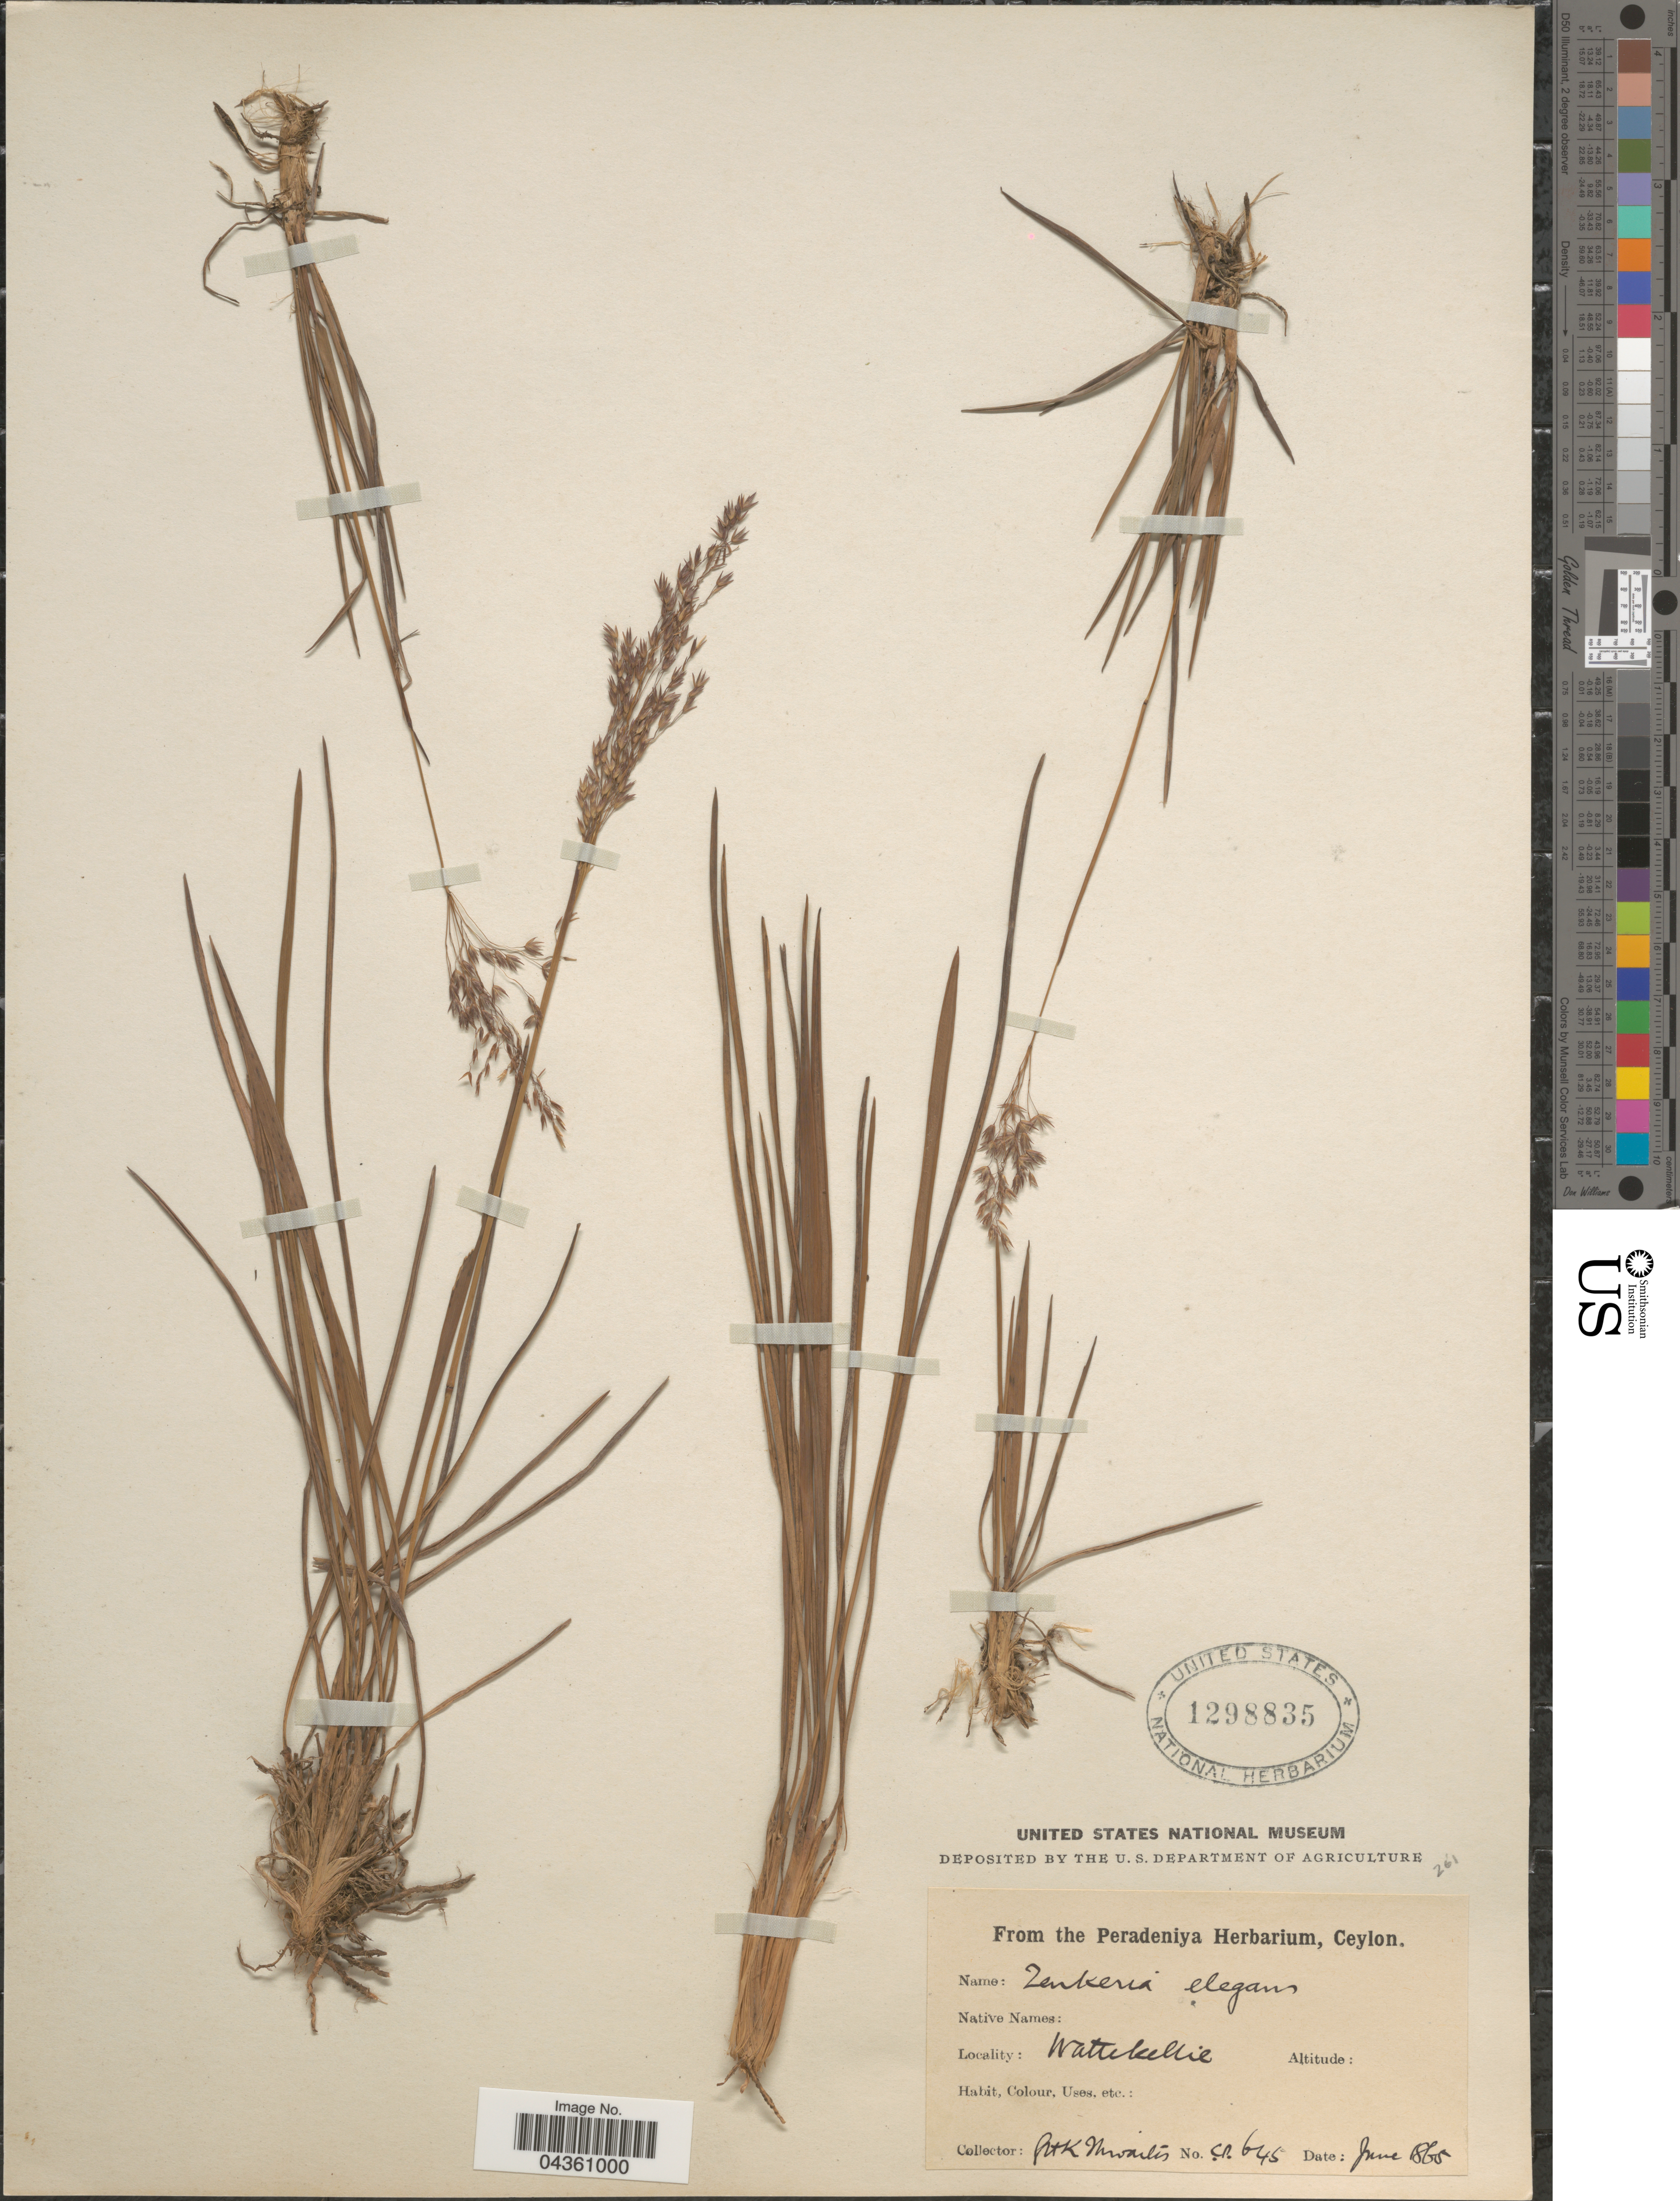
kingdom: Plantae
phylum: Tracheophyta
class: Liliopsida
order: Poales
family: Poaceae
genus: Zenkeria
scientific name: Zenkeria elegans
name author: Trin.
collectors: G. H. K. Thwaites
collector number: CP645*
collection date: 1865-06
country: Sri Lanka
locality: Wattekellie.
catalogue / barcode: US 1298835